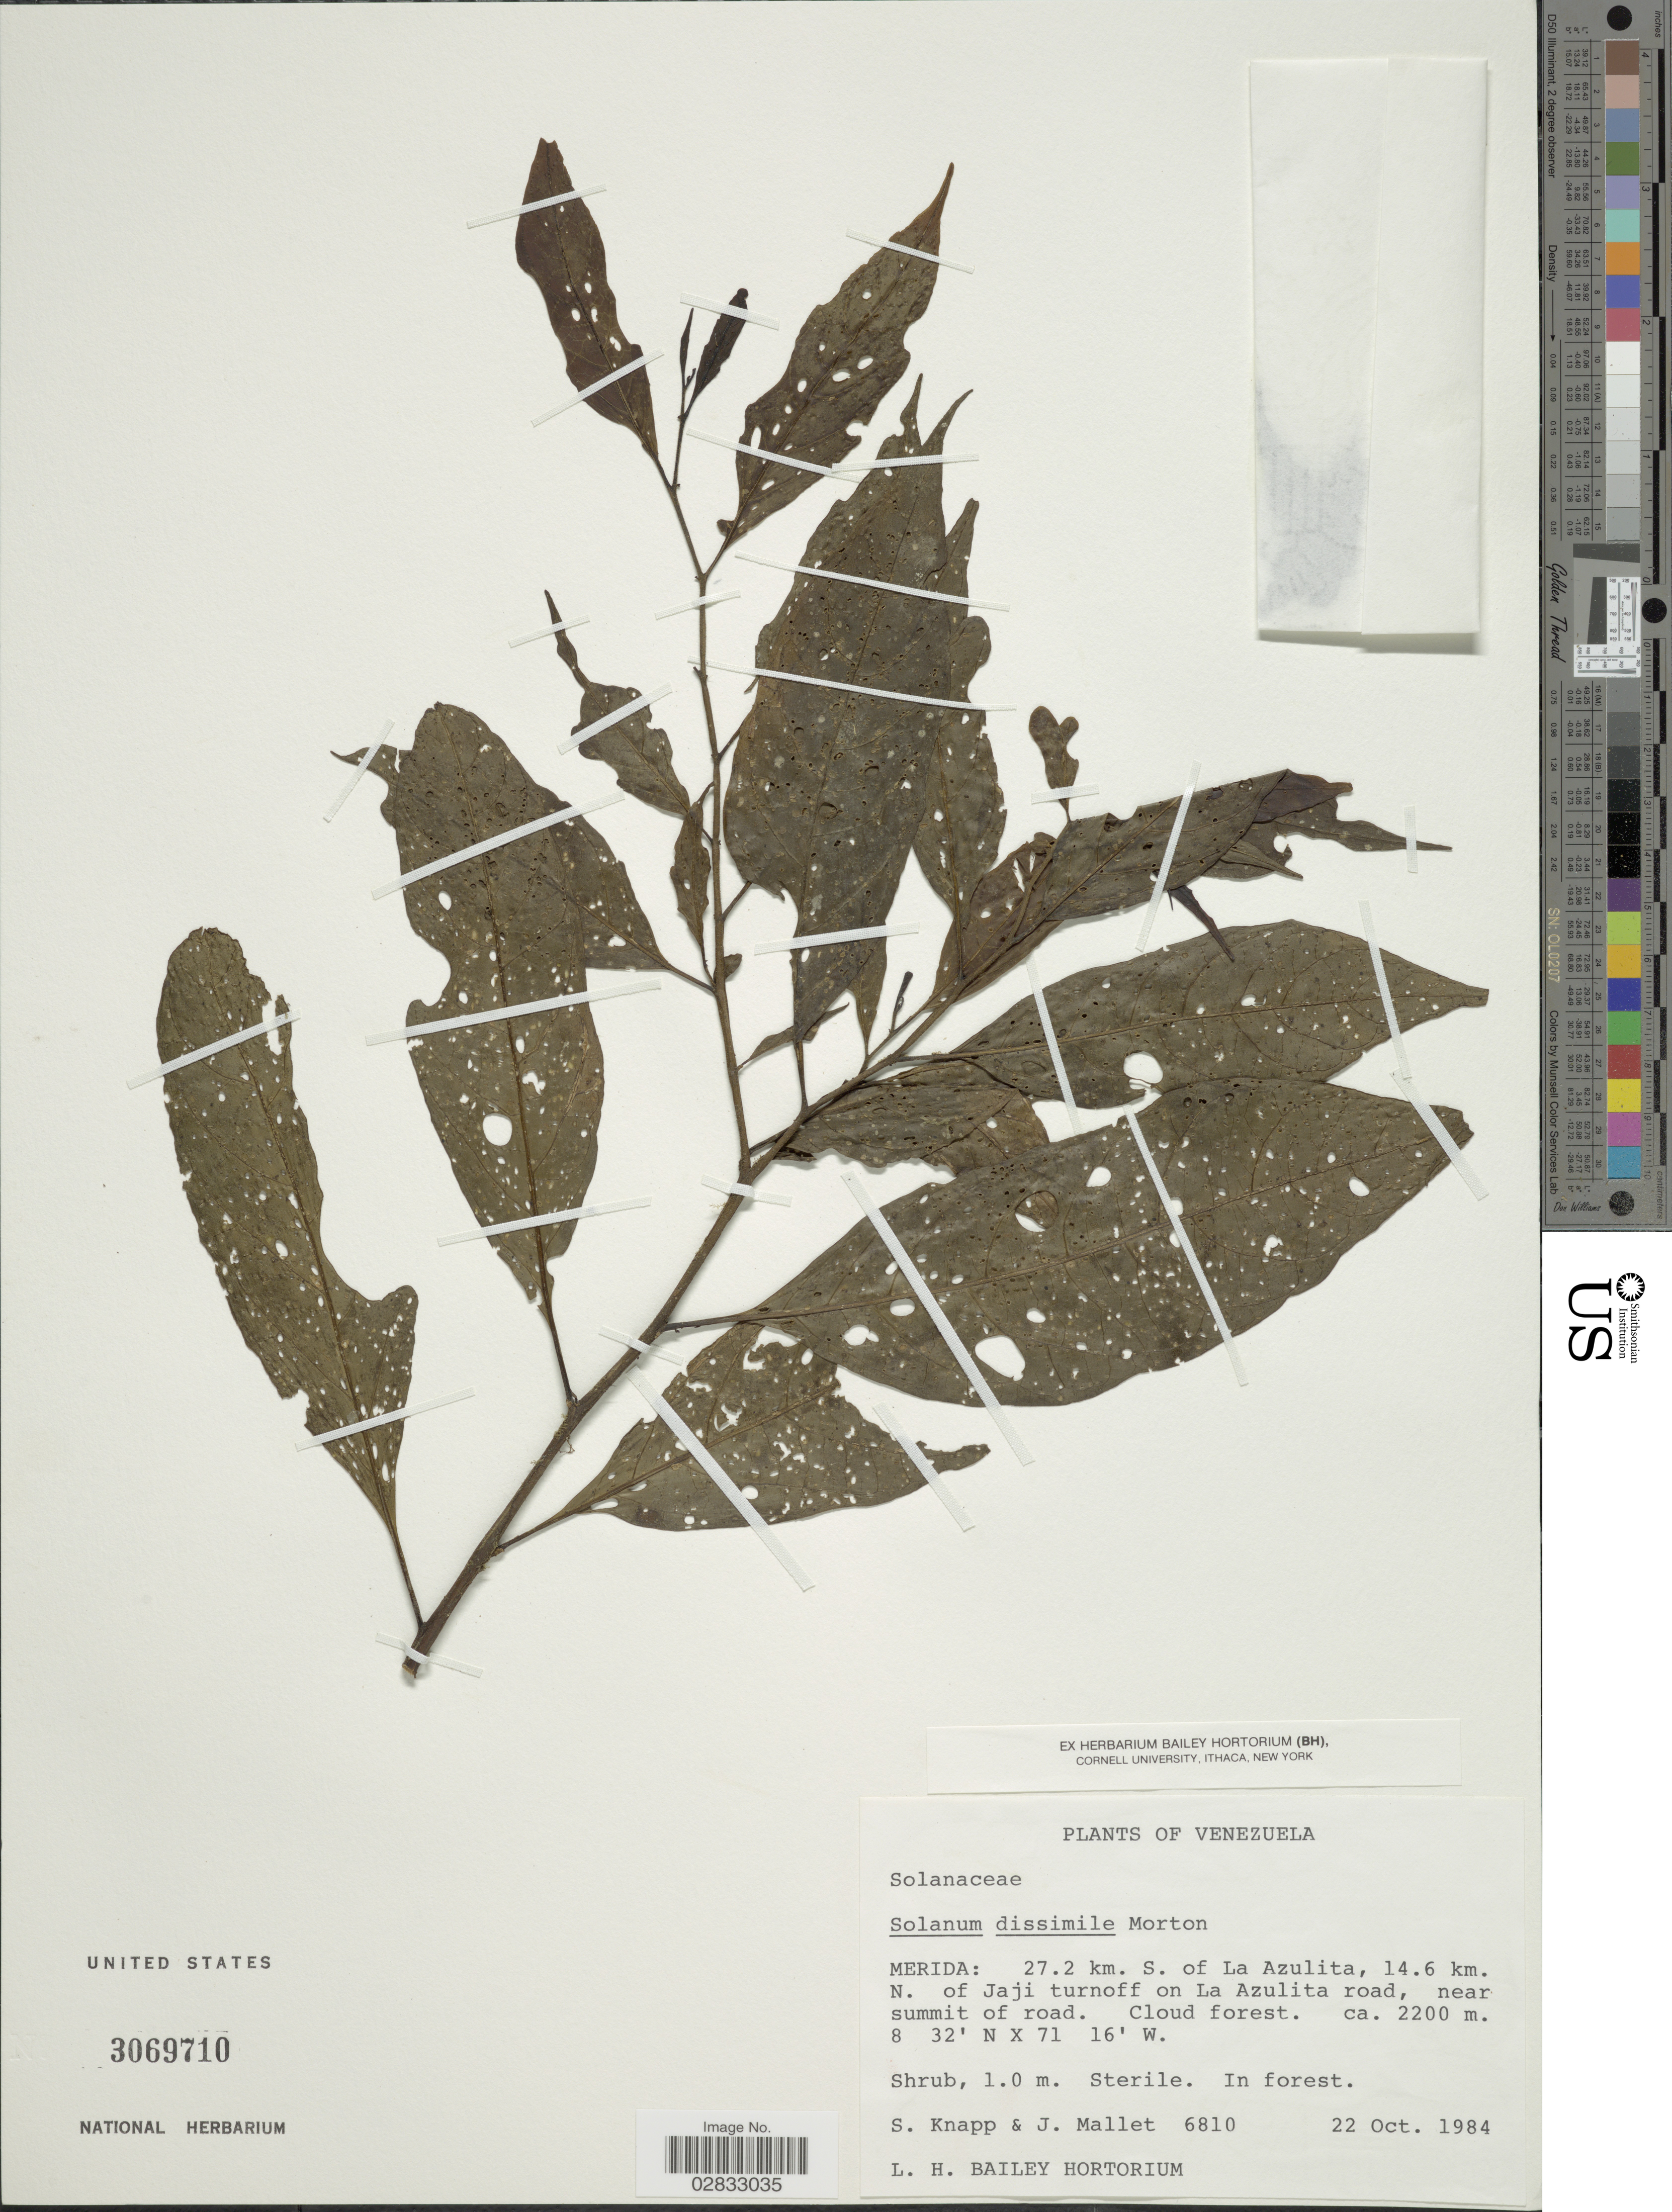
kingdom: Plantae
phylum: Tracheophyta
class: Magnoliopsida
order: Solanales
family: Solanaceae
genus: Solanum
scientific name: Solanum dissimile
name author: C.V. Morton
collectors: S. Knapp & J. Mallet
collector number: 6810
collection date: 1984-10-22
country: Venezuela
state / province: Mérida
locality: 27.2 km. S. of La Azulita, 14.6 km. N. of Jaji turnoff on La Azulita road, near summit of road.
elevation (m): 2200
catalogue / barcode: US 3069710